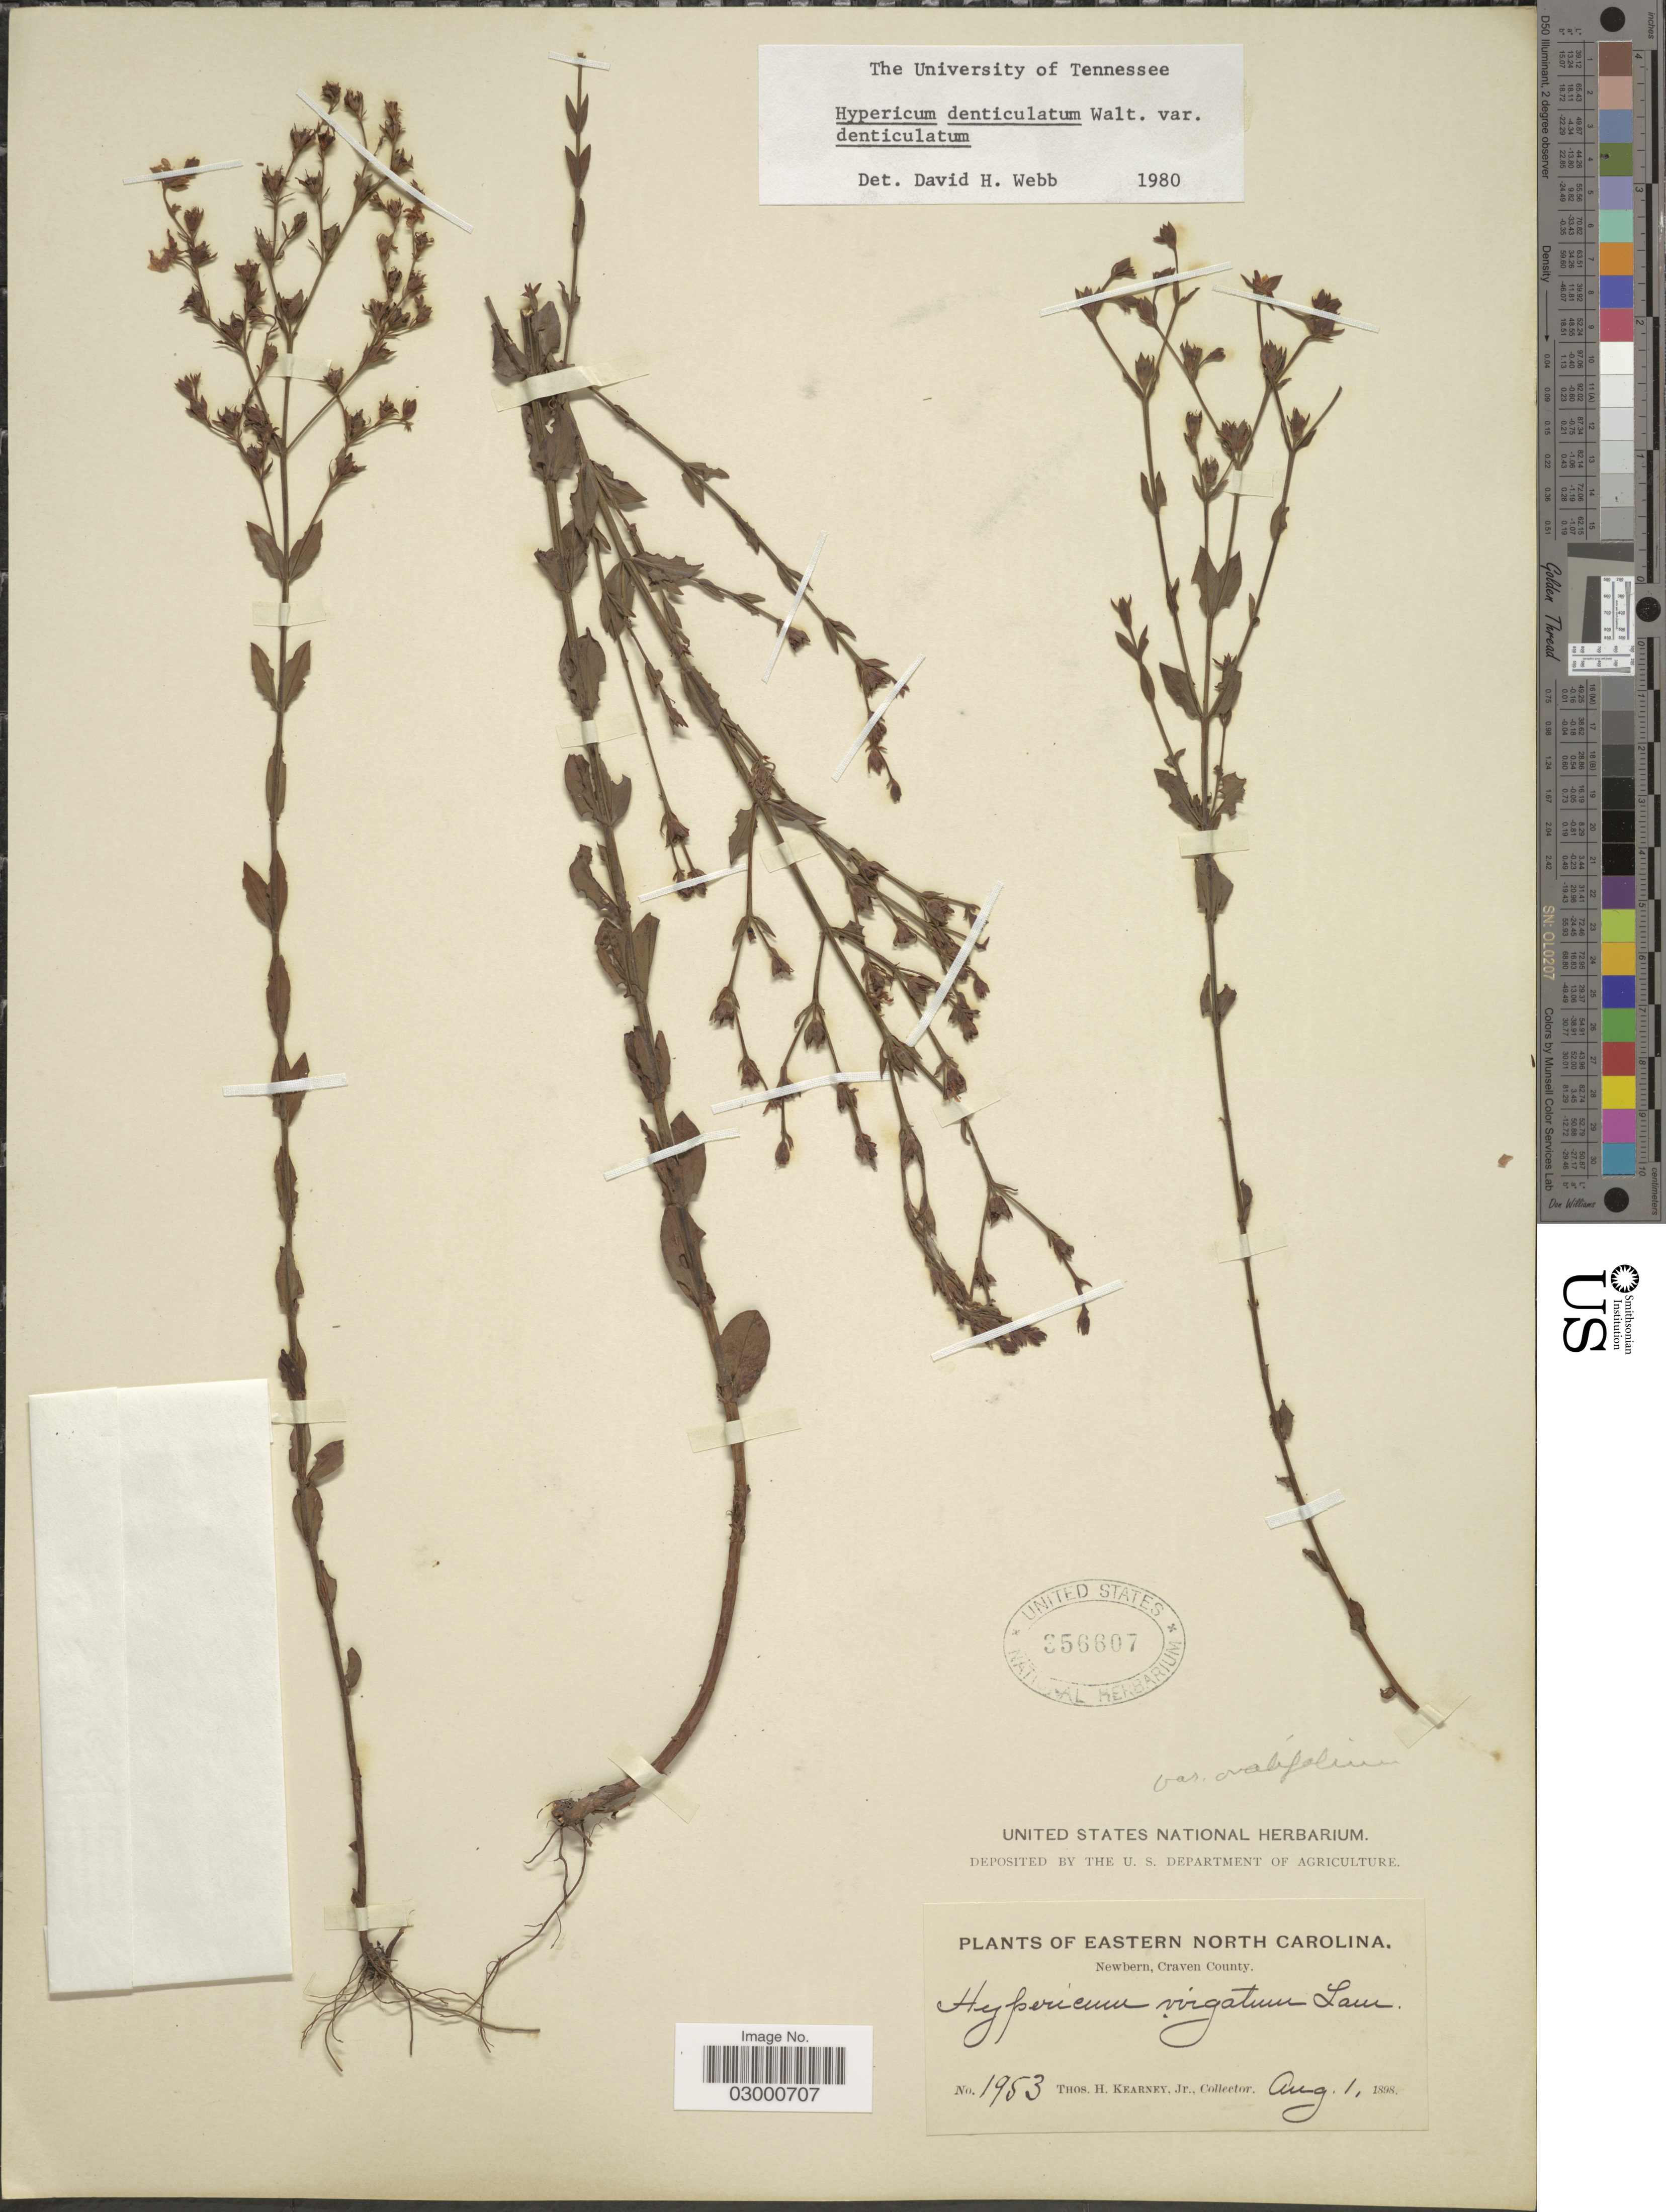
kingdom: Plantae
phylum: Tracheophyta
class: Magnoliopsida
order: Malpighiales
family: Hypericaceae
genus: Hypericum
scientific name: Hypericum denticulatum var. denticulatum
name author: Walter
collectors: T. H. Kearney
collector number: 1953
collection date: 1898-08-01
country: United States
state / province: North Carolina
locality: Eastern North Carolina. Newbern, Craven County.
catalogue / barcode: US 356607